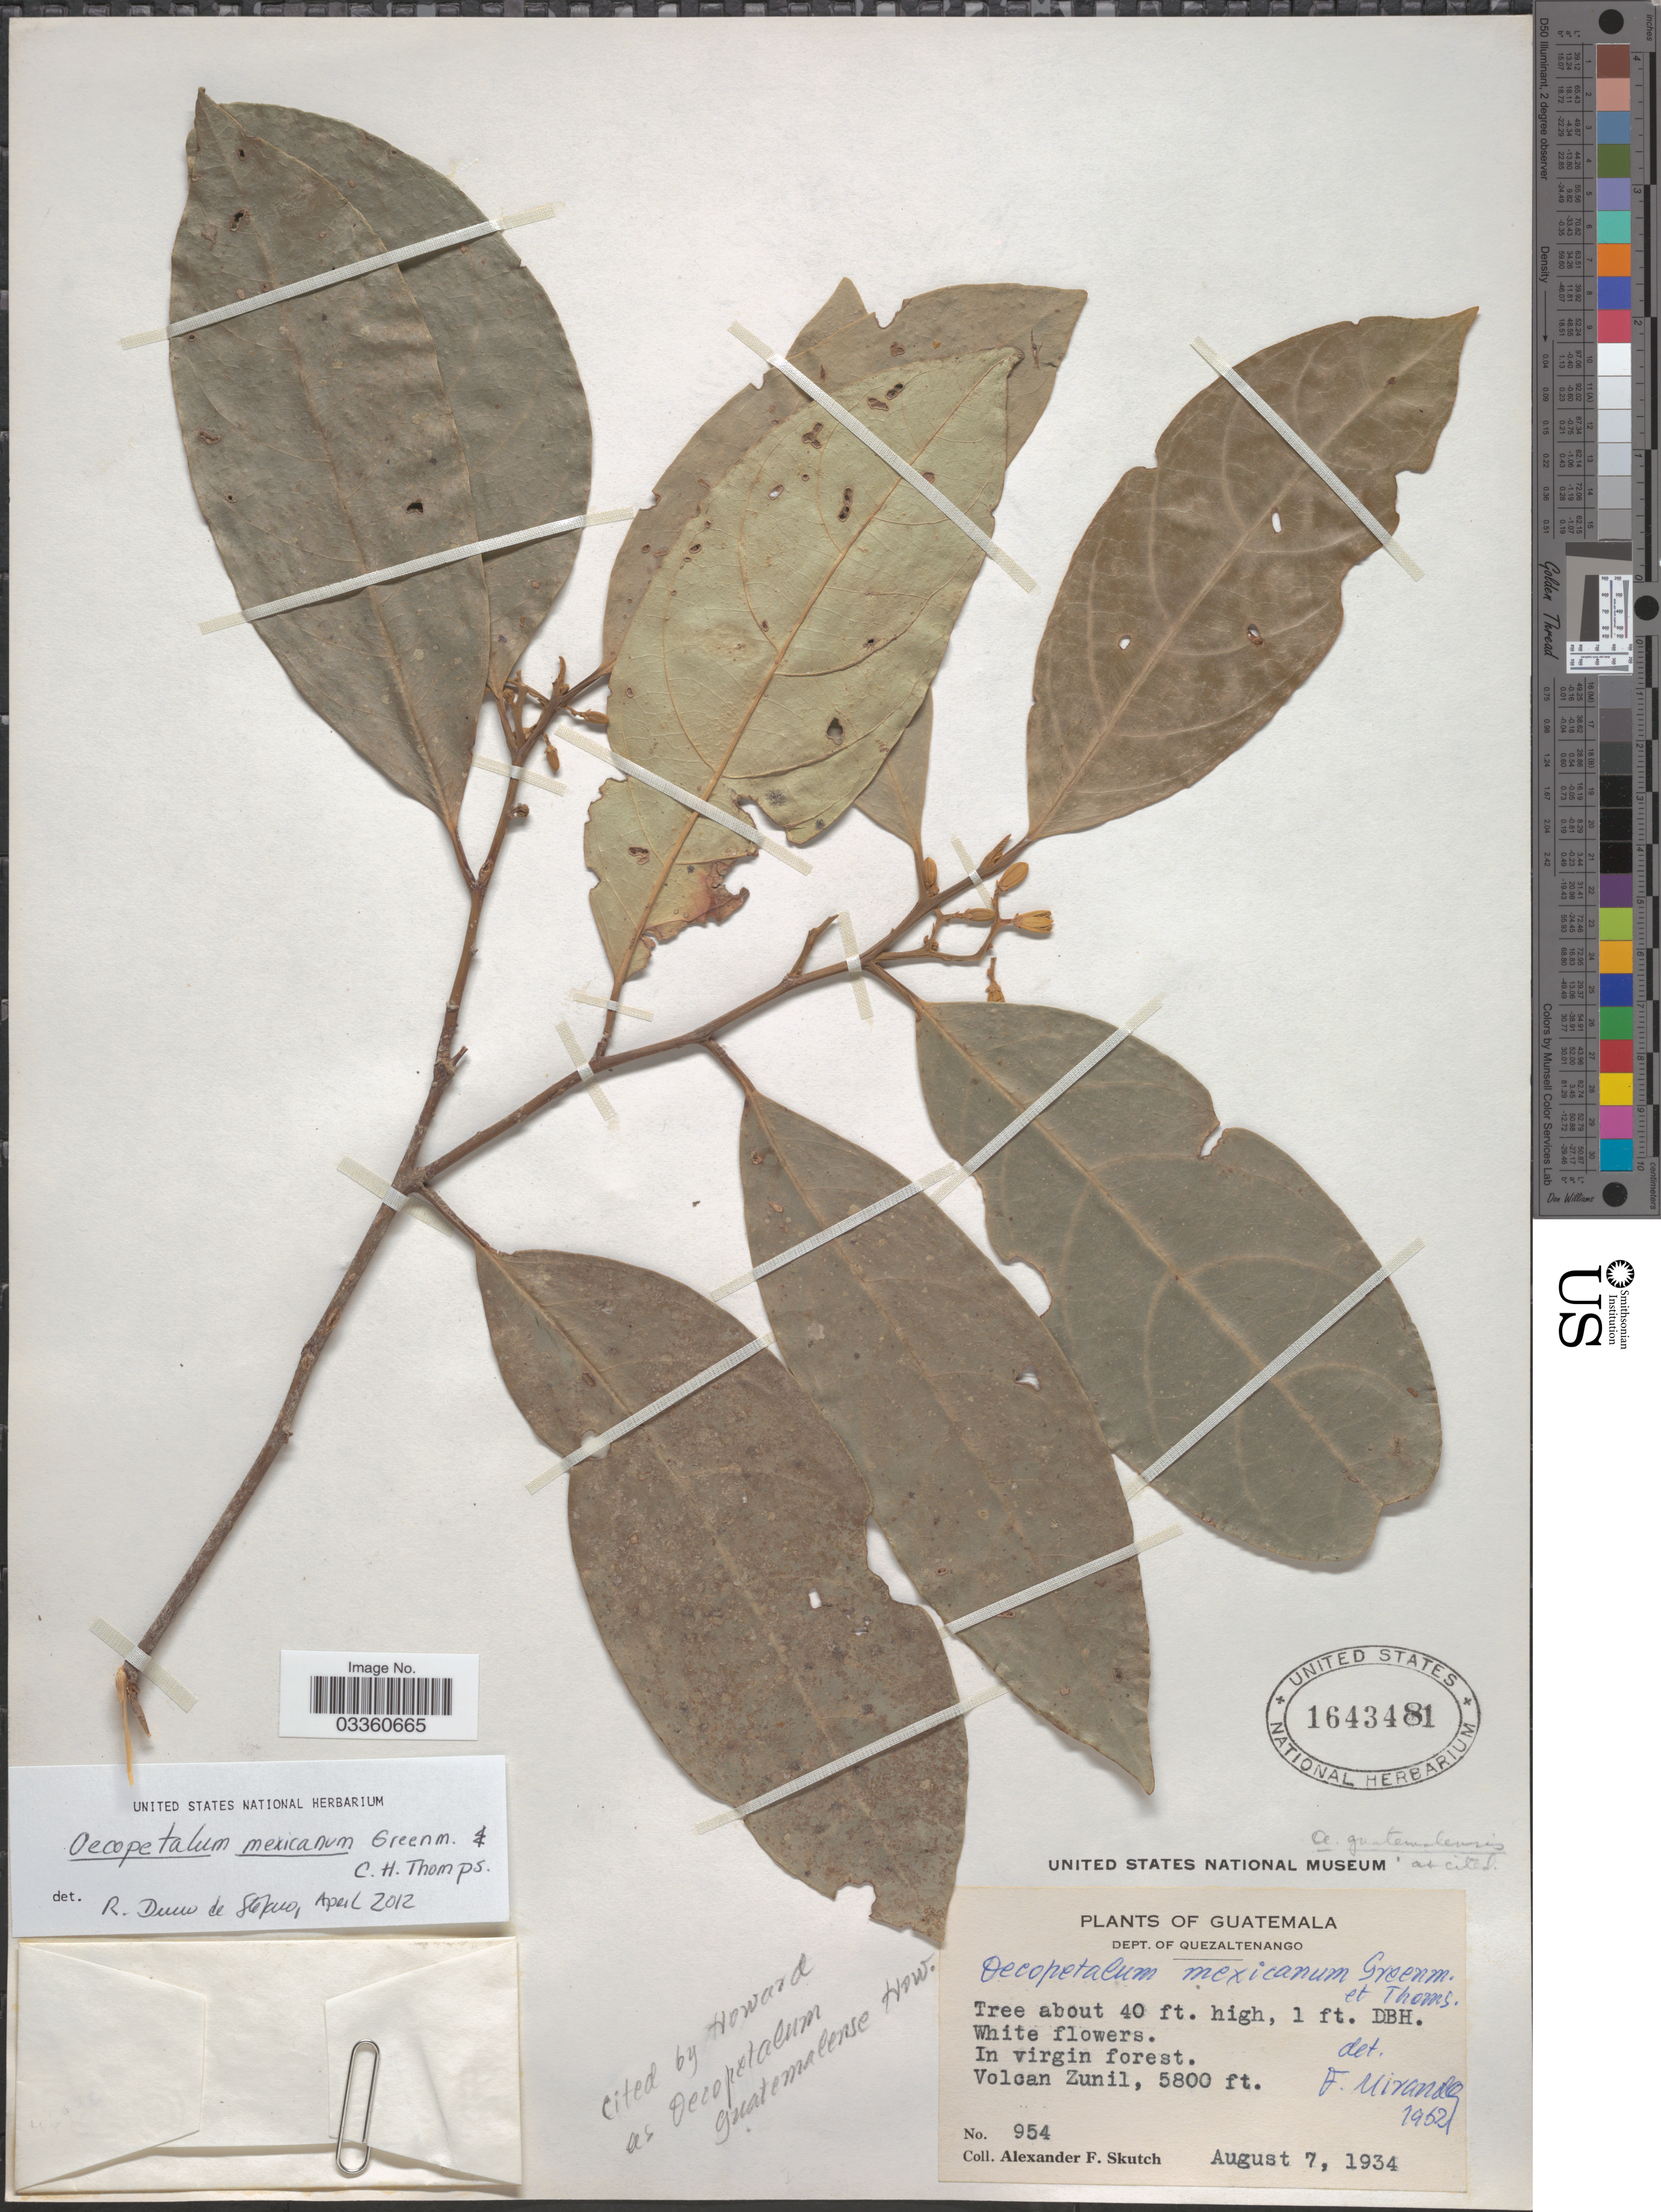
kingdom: Plantae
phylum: Tracheophyta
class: Magnoliopsida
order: Metteniusales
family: Metteniusaceae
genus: Oecopetalum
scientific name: Oecopetalum mexicanum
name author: Greenm. & C.H. Thomps.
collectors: A. F. Skutch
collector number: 954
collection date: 1934-08-07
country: Guatemala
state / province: Quetzaltenango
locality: Dept. of Quezaltenango, Volcan Zunil.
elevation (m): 1768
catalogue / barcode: US 1643481